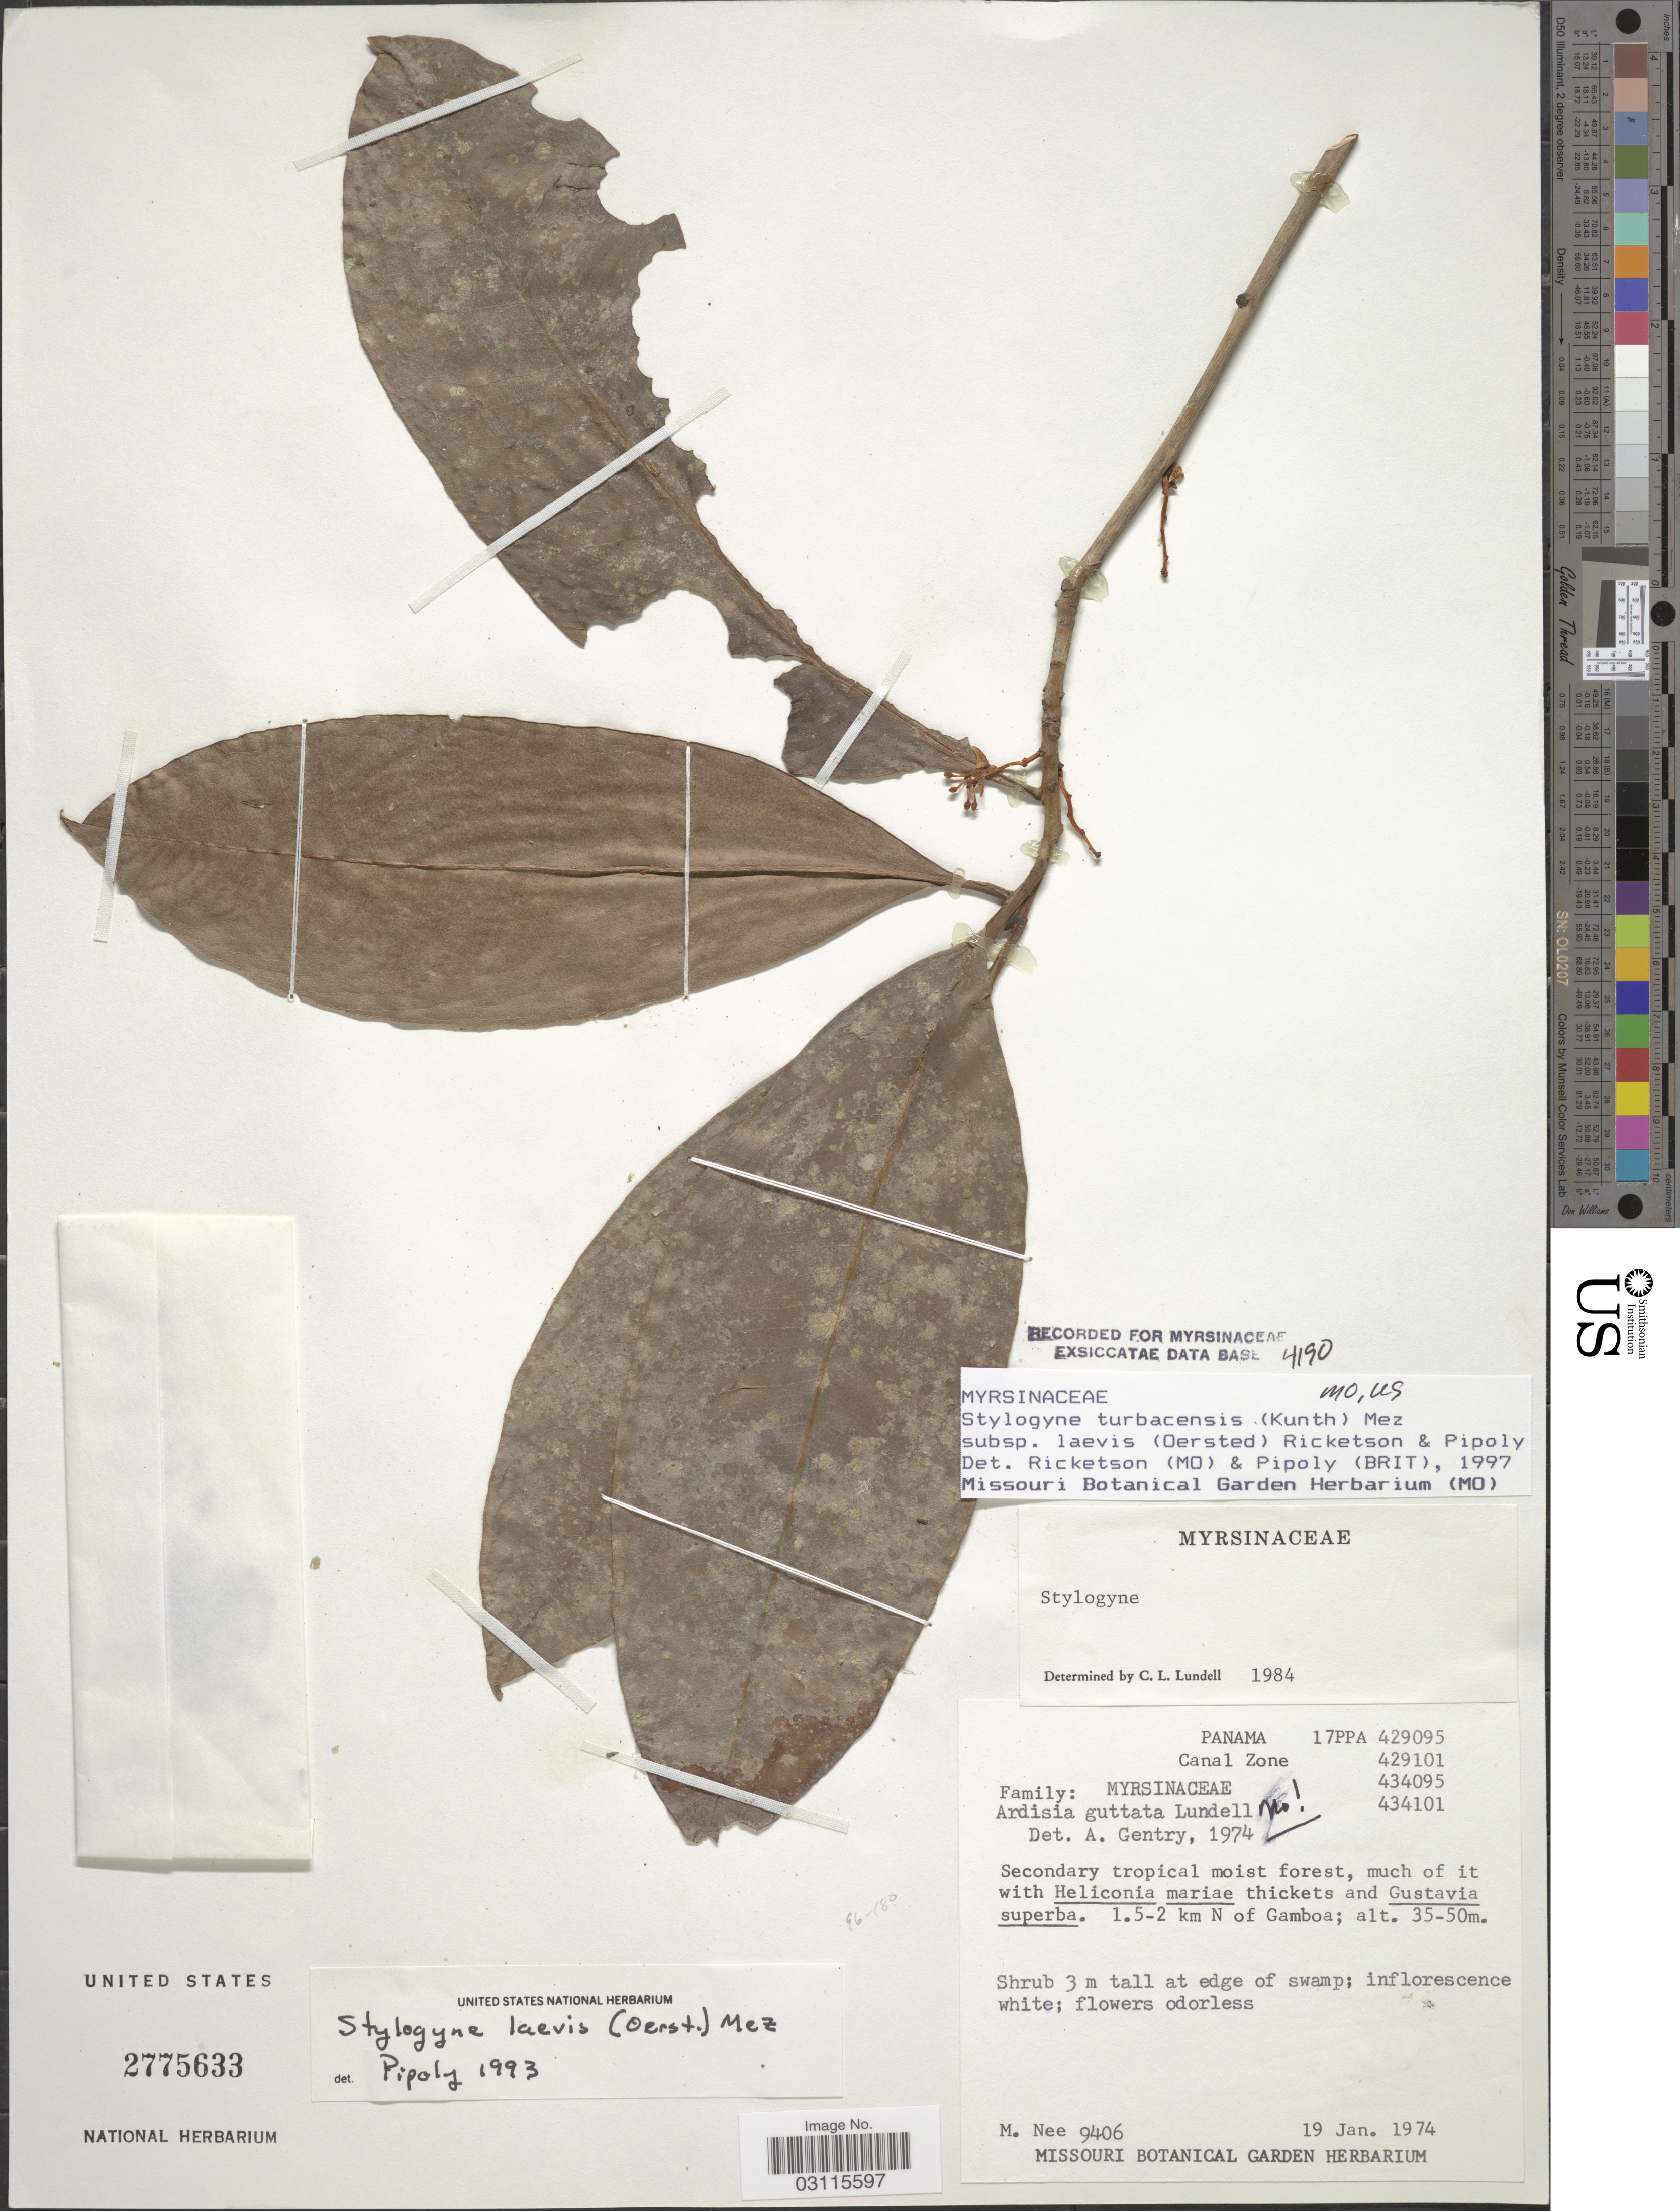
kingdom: Plantae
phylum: Tracheophyta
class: Magnoliopsida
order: Ericales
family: Primulaceae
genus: Stylogyne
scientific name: Stylogyne turbacensis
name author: (Kunth) Mez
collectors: M. Nee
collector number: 9406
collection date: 1974-01-19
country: Panama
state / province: Colón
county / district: Canal Zone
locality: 1.5-2 km N of Gamboa.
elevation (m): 35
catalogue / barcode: US 2775633